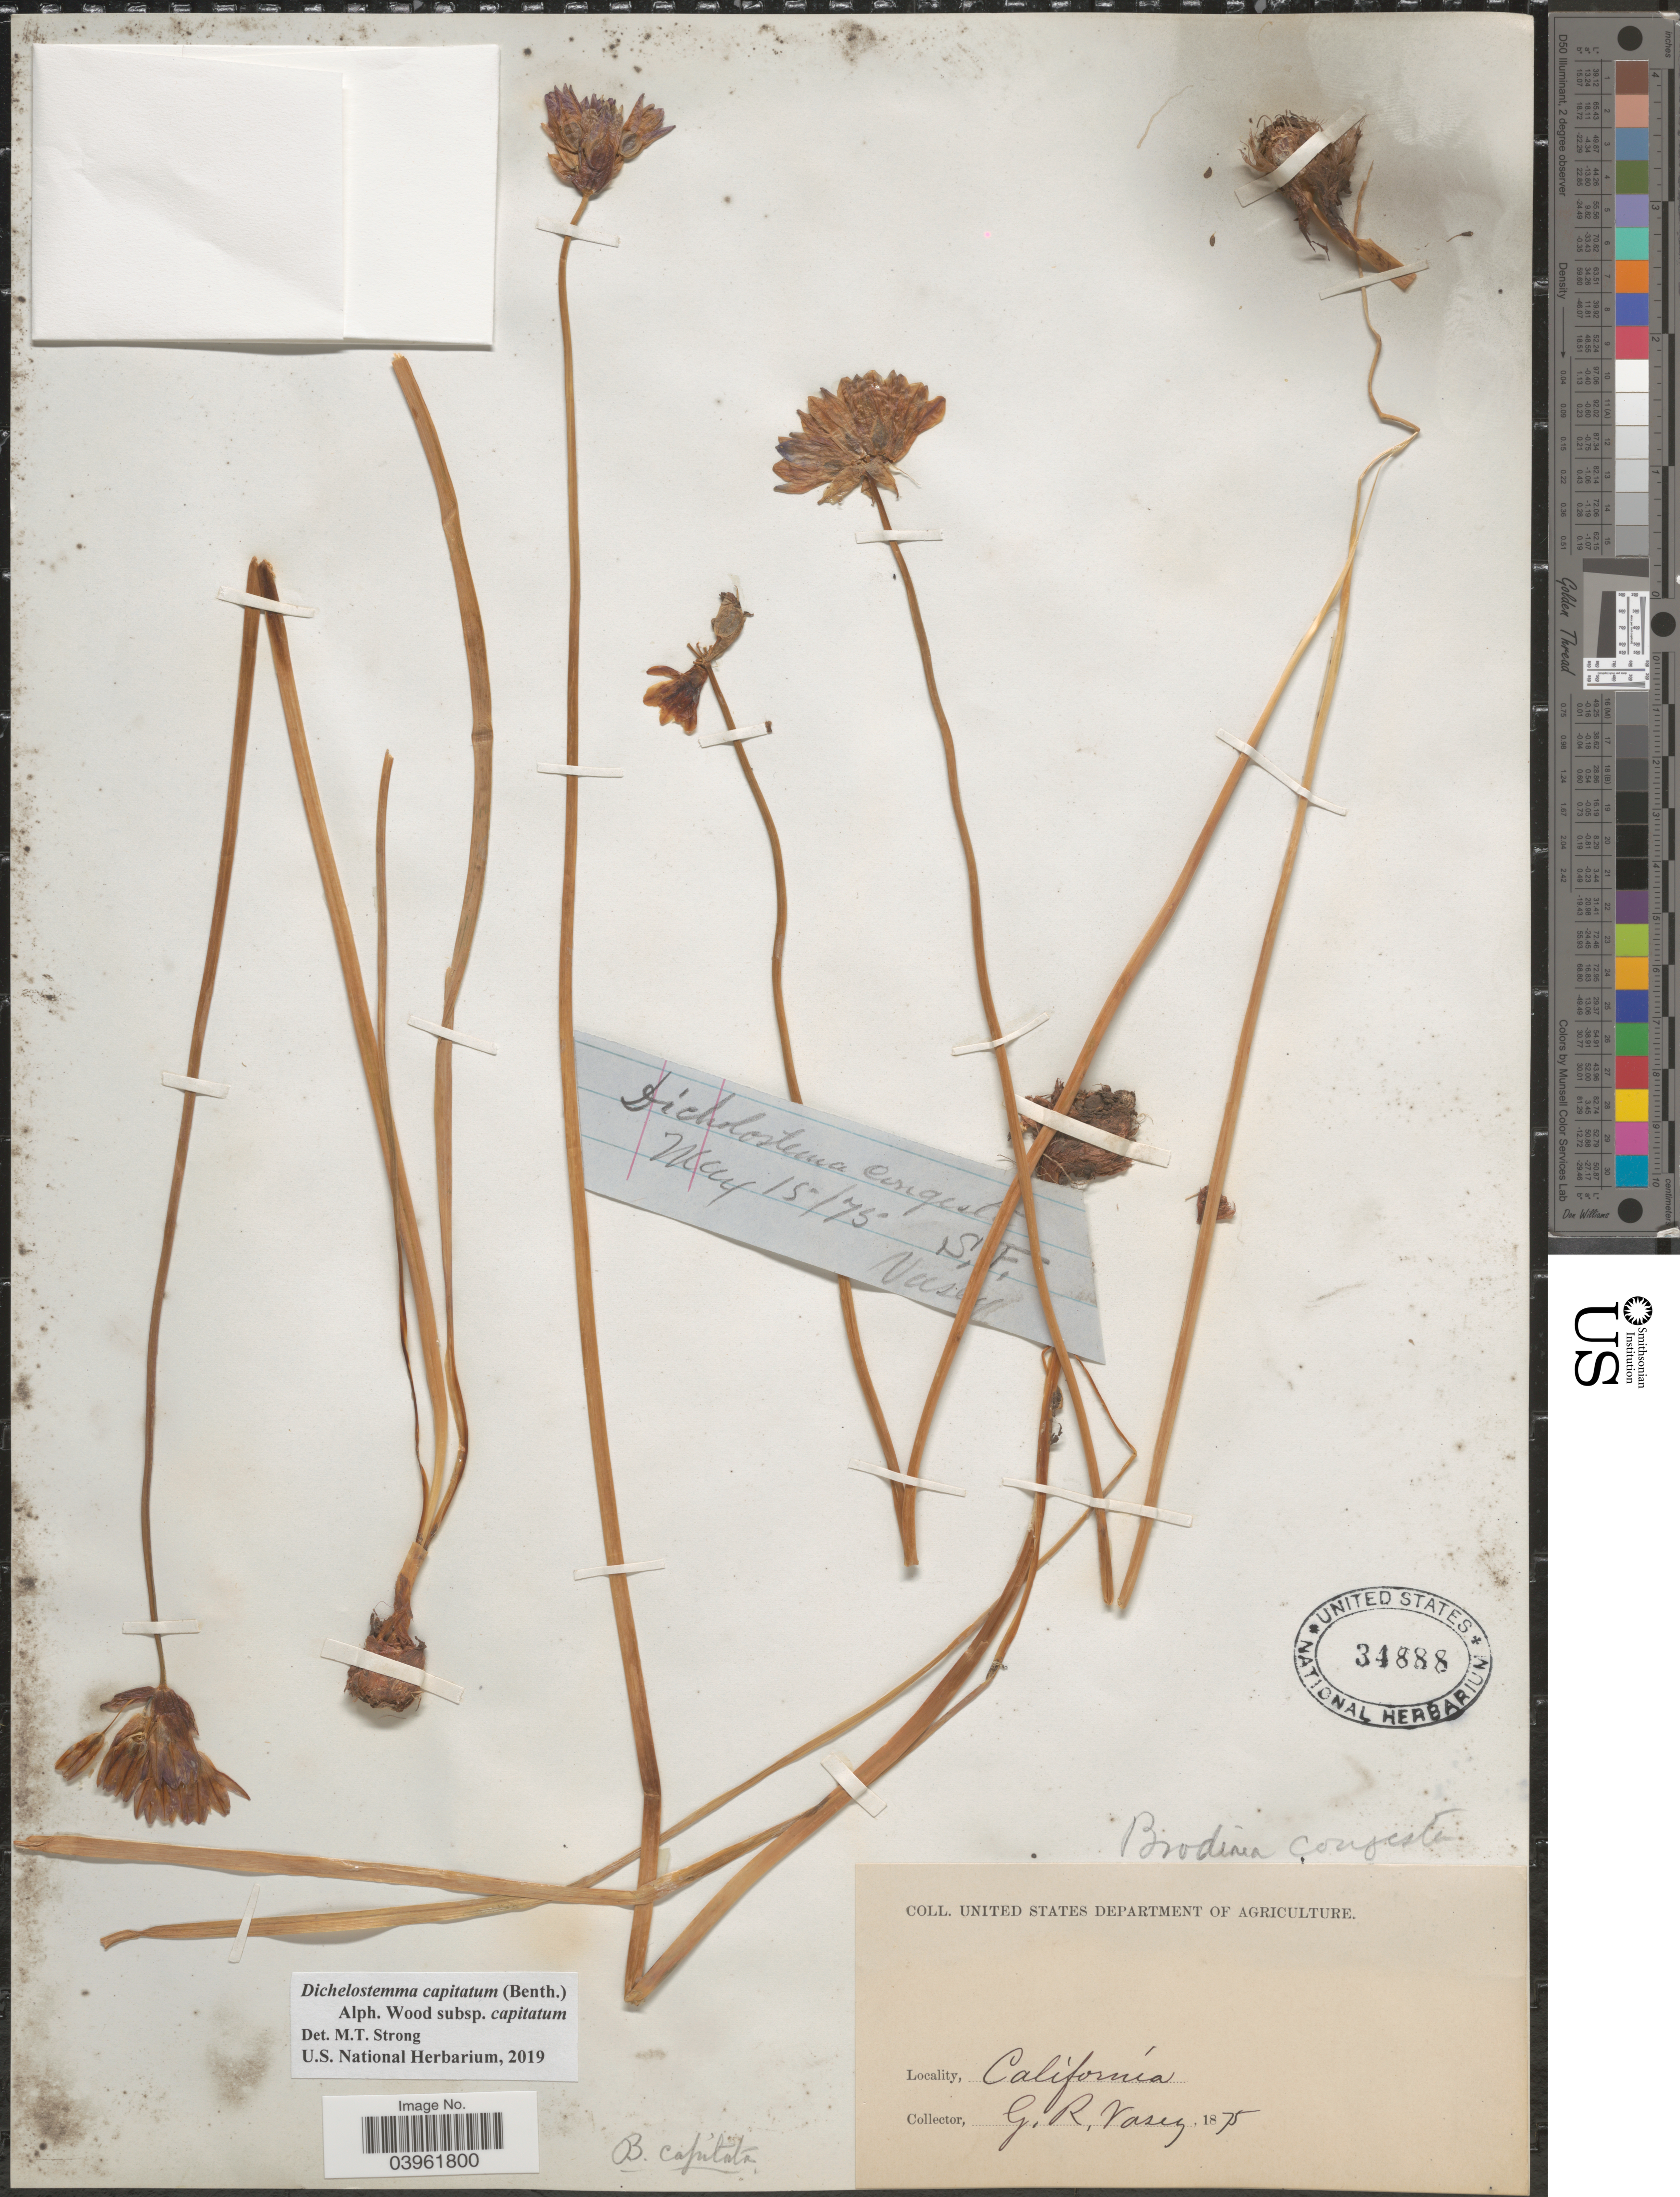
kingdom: Plantae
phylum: Tracheophyta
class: Liliopsida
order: Asparagales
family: Asparagaceae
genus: Dichelostemma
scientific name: Dichelostemma capitatum subsp. capitatum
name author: (Benth.) Alph. Wood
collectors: G. R. Vasey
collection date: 1875-05-15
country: United States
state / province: California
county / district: San Francisco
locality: S.F.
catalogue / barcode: US 34888